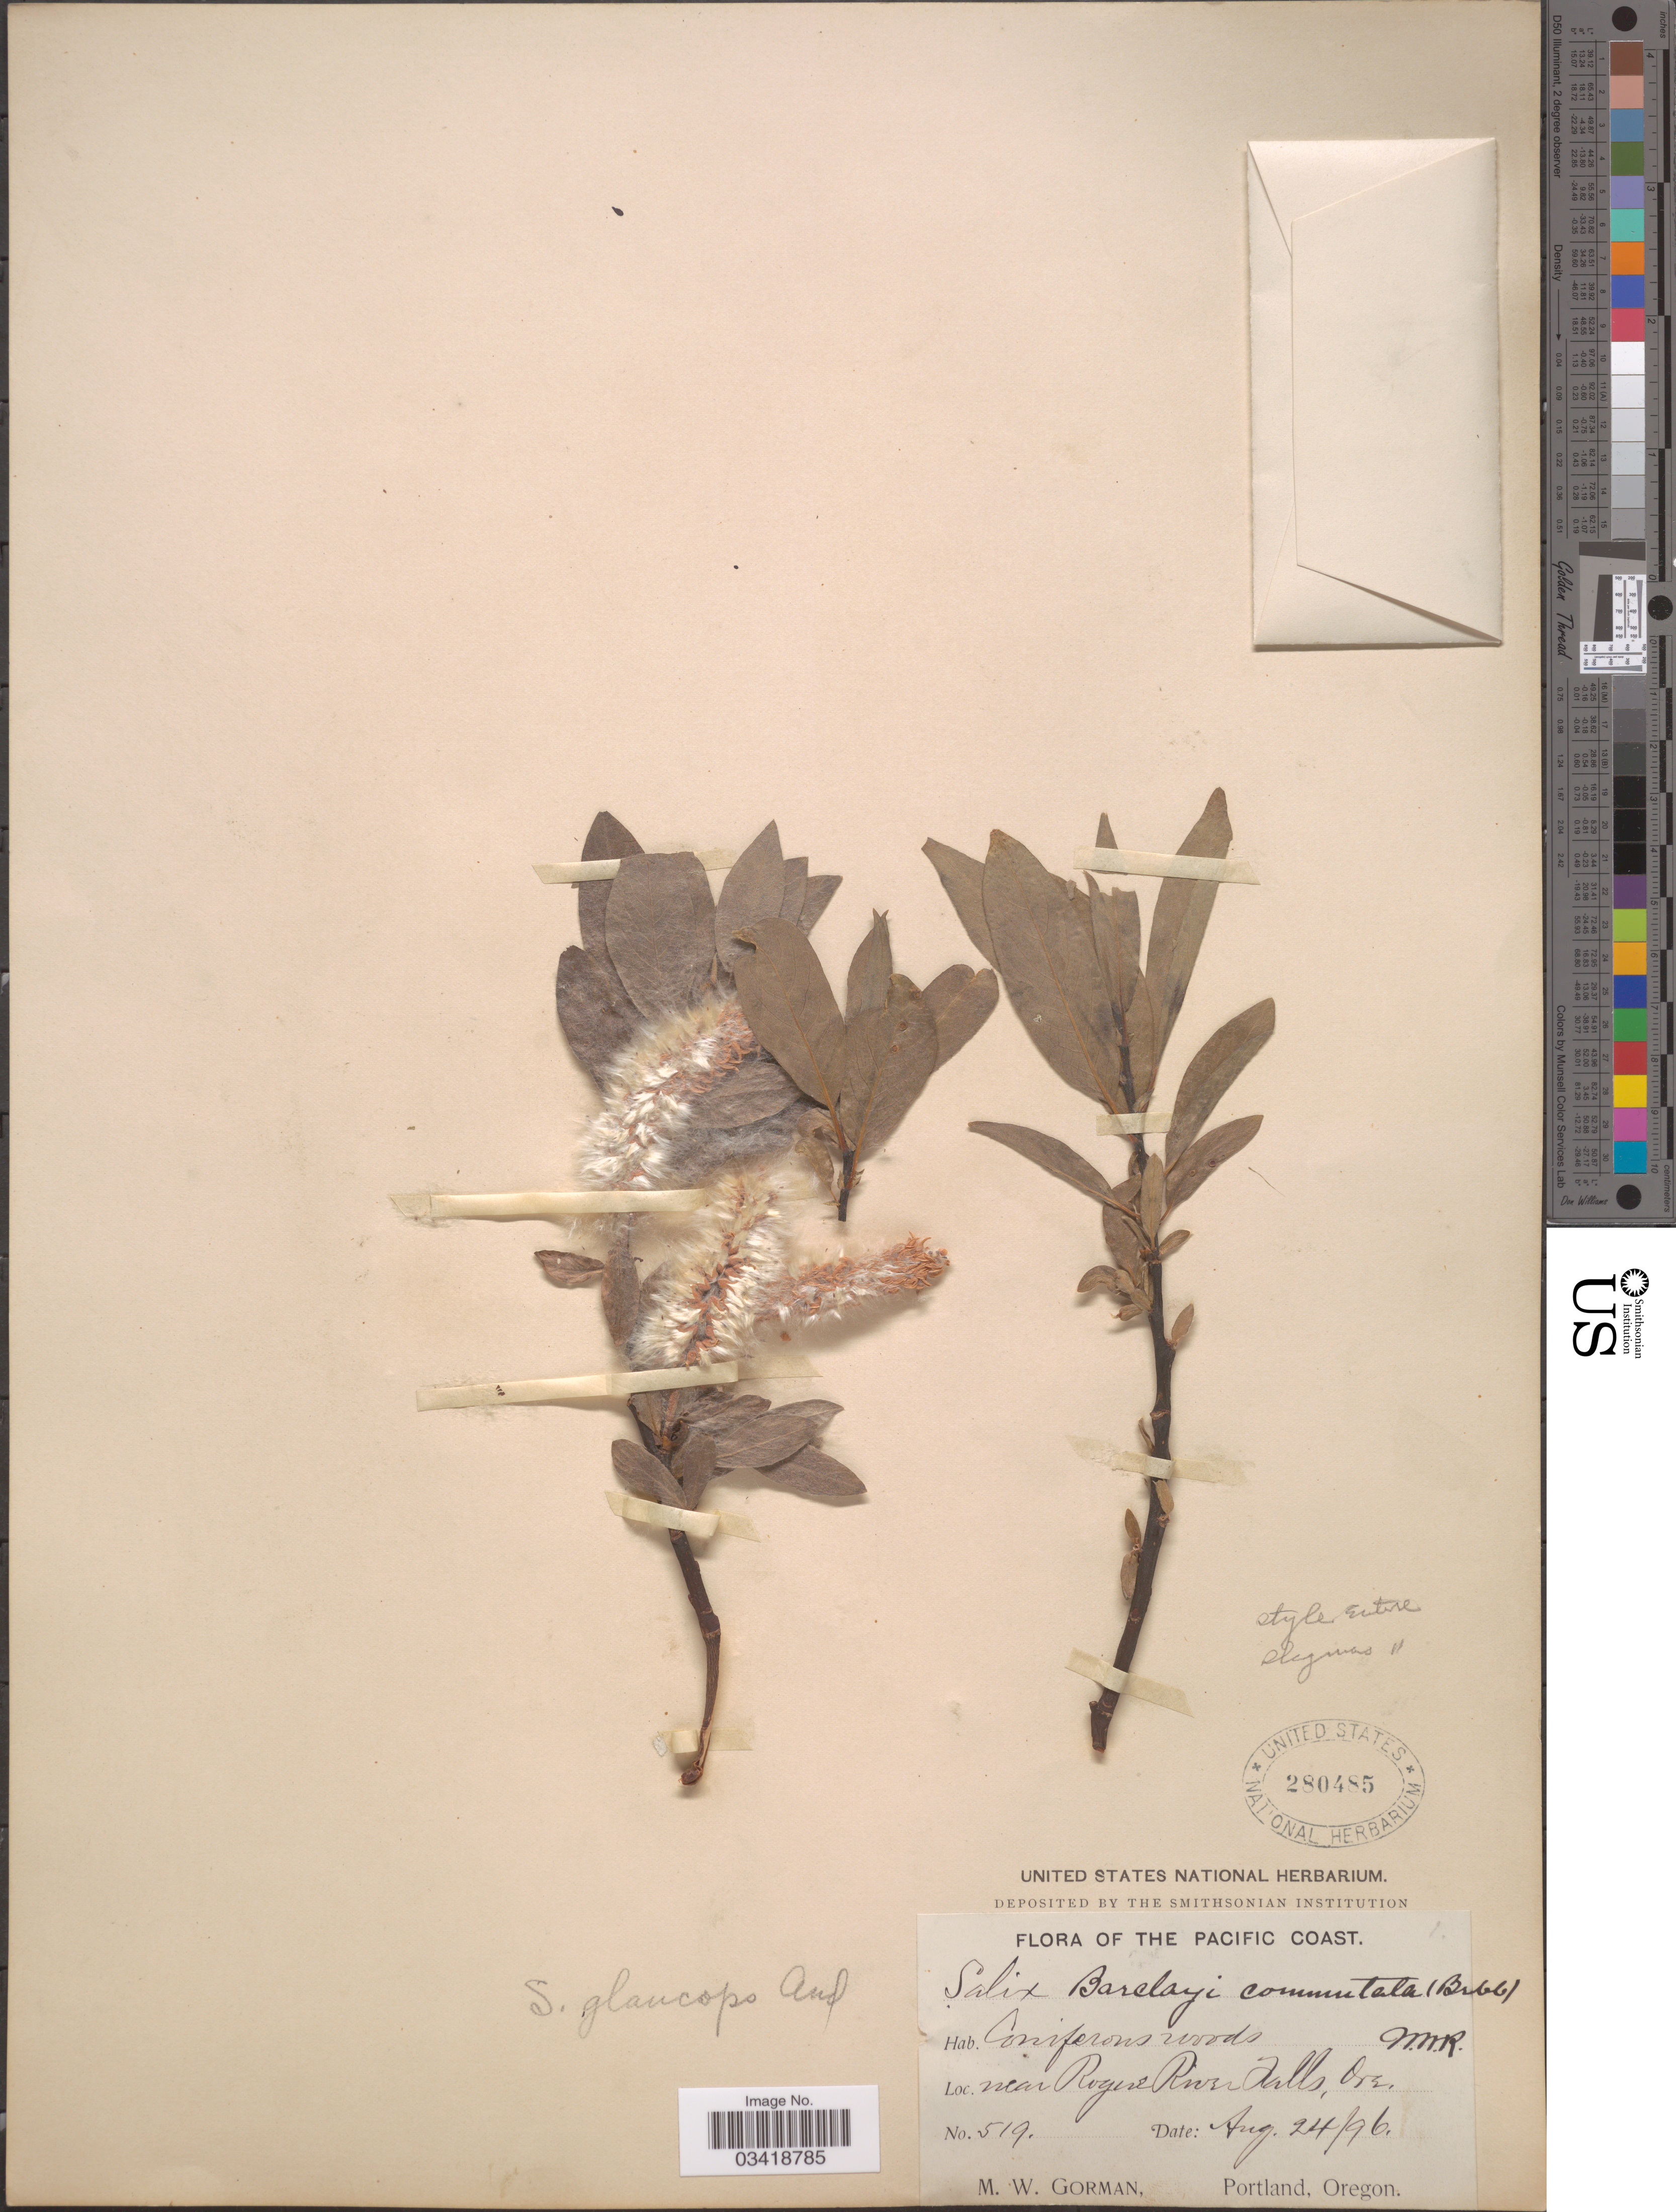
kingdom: Plantae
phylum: Tracheophyta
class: Magnoliopsida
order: Malpighiales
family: Salicaceae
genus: Salix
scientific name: Salix barclayi var. commutata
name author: (Bebb) Kelso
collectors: M. W. Gorman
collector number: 519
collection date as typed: Transcribed d/m/y: 24/8/96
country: United States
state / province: Oregon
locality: The Pacific Coast. Near Rogue River Falls.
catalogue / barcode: US 280485